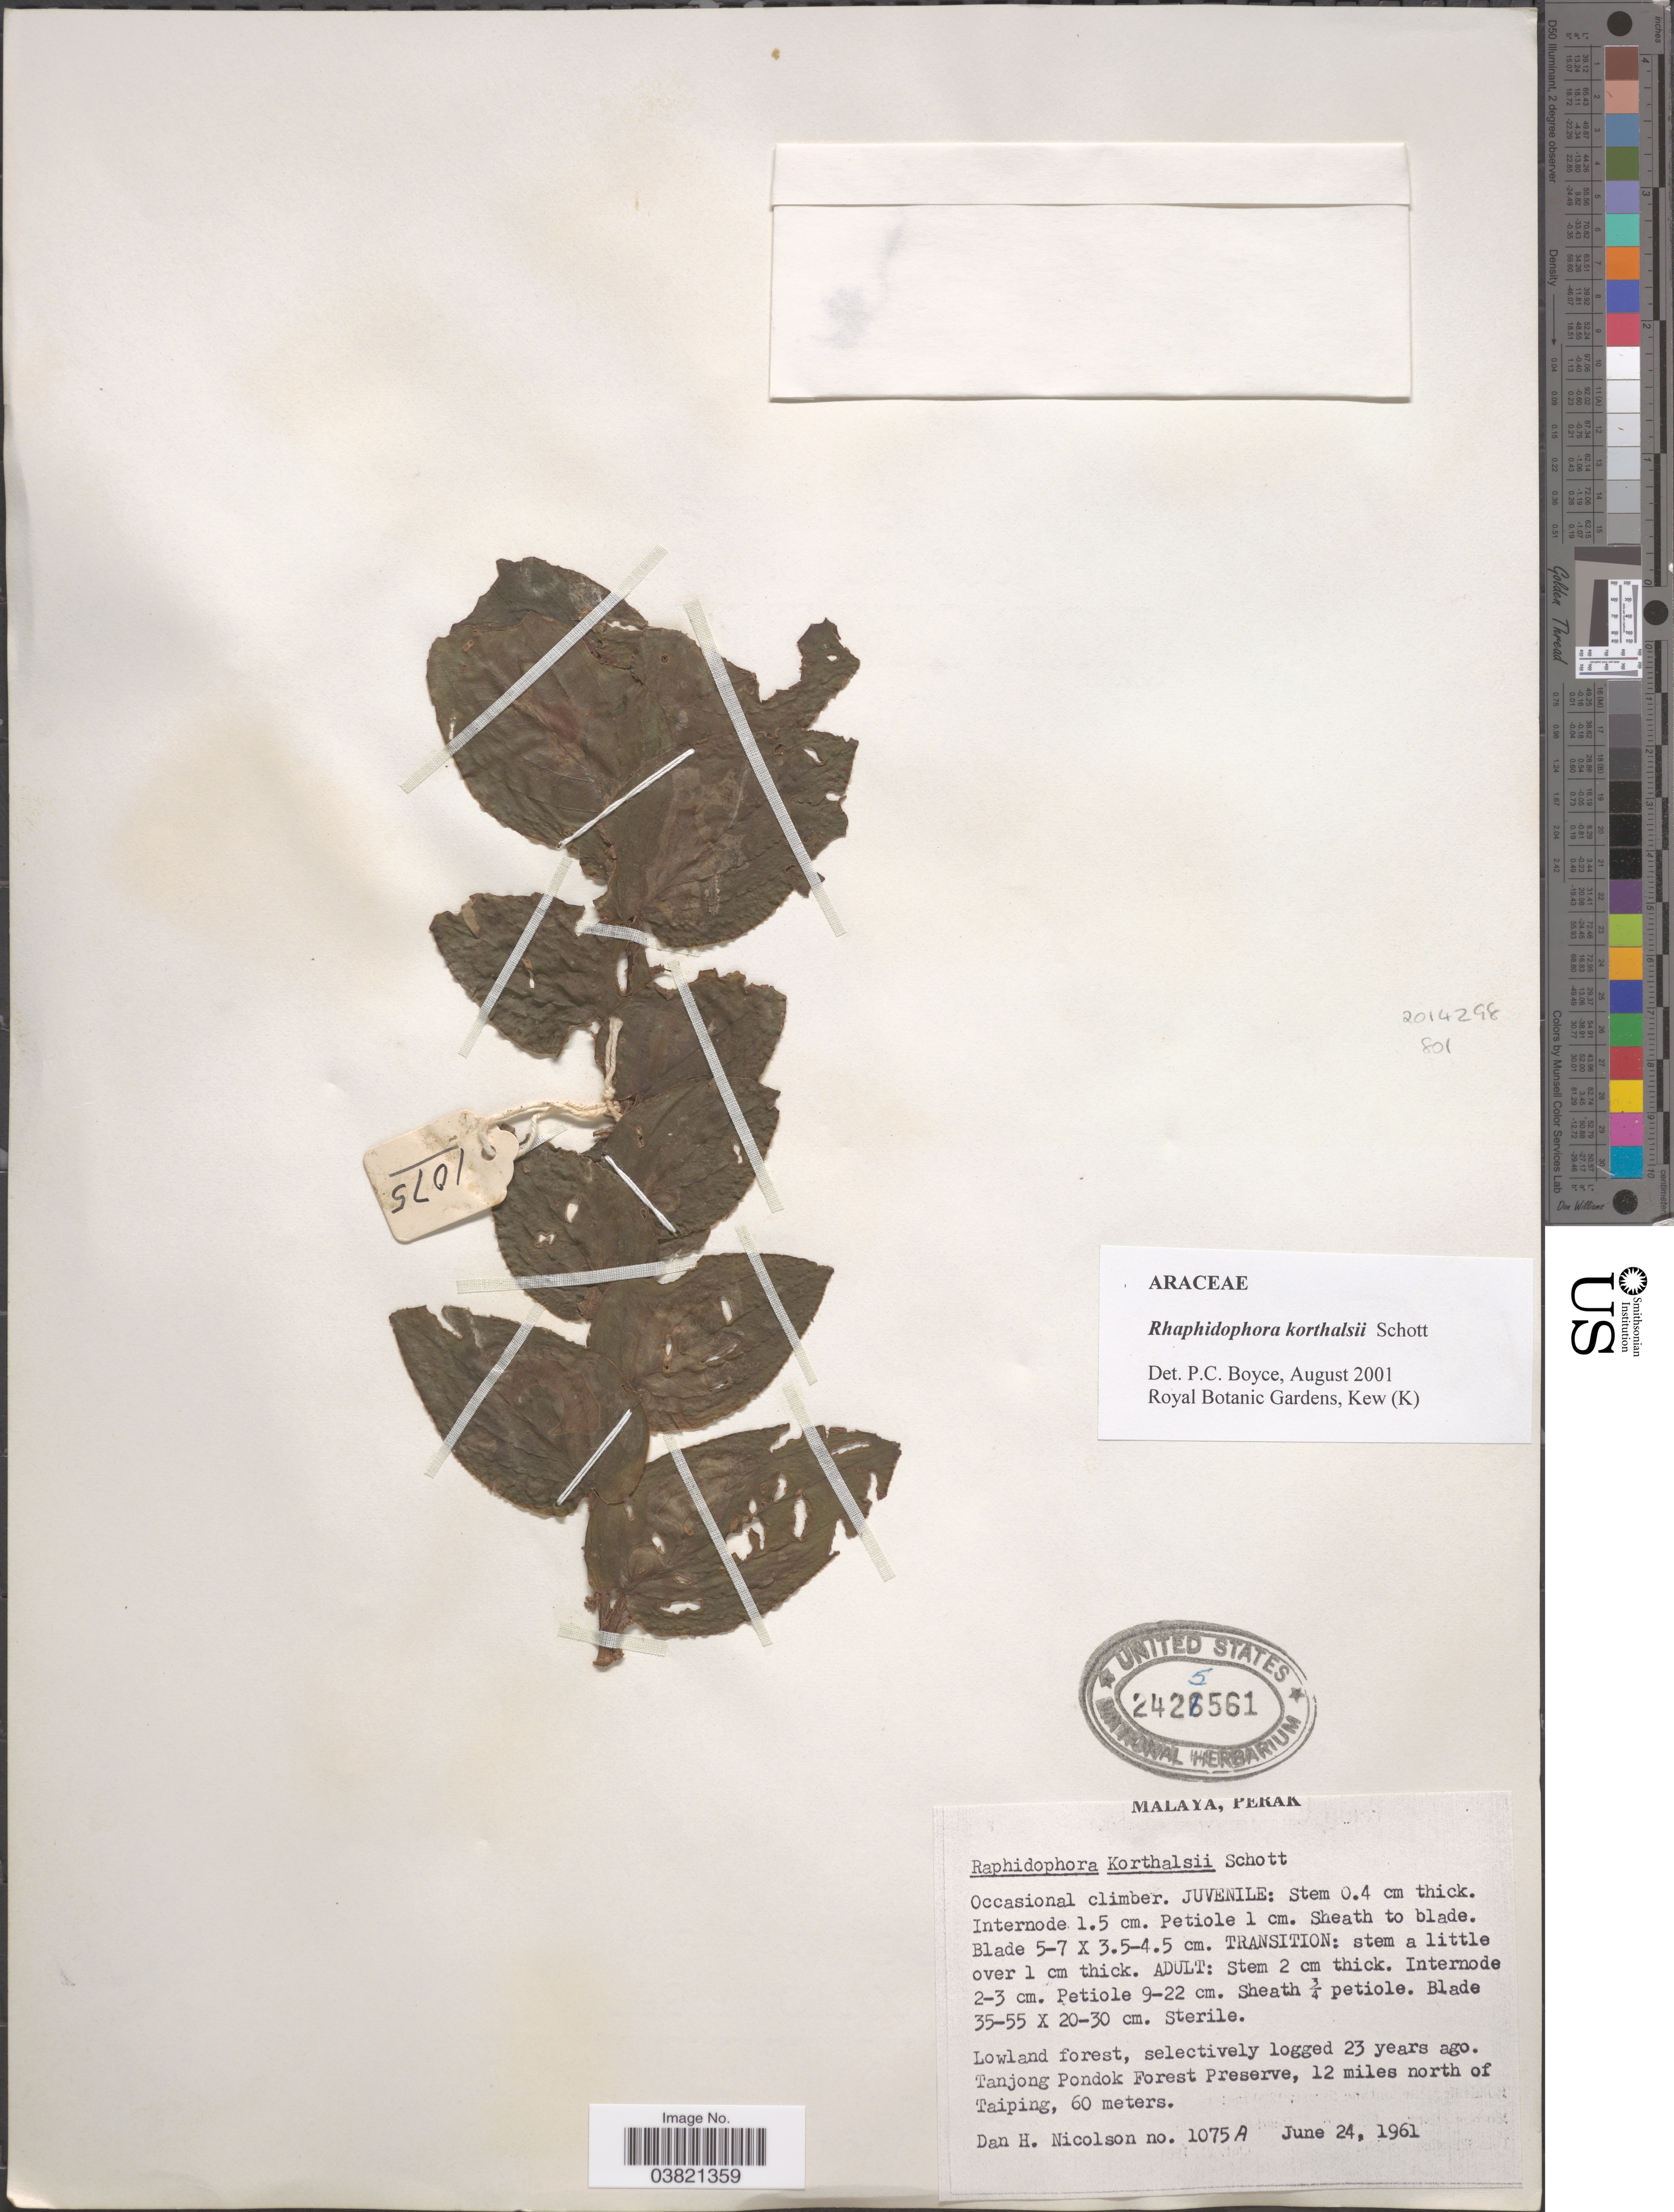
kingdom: Plantae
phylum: Tracheophyta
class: Liliopsida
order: Alismatales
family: Araceae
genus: Rhaphidophora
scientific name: Rhaphidophora korthalsii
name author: Schott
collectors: D. H. Nicolson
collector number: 1075A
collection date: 1961-06-24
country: Malaysia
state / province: Perak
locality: Malaya. Tanjong Pondok Forest Preserve, 12 miles north of Taiping.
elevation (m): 60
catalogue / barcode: US 2425561